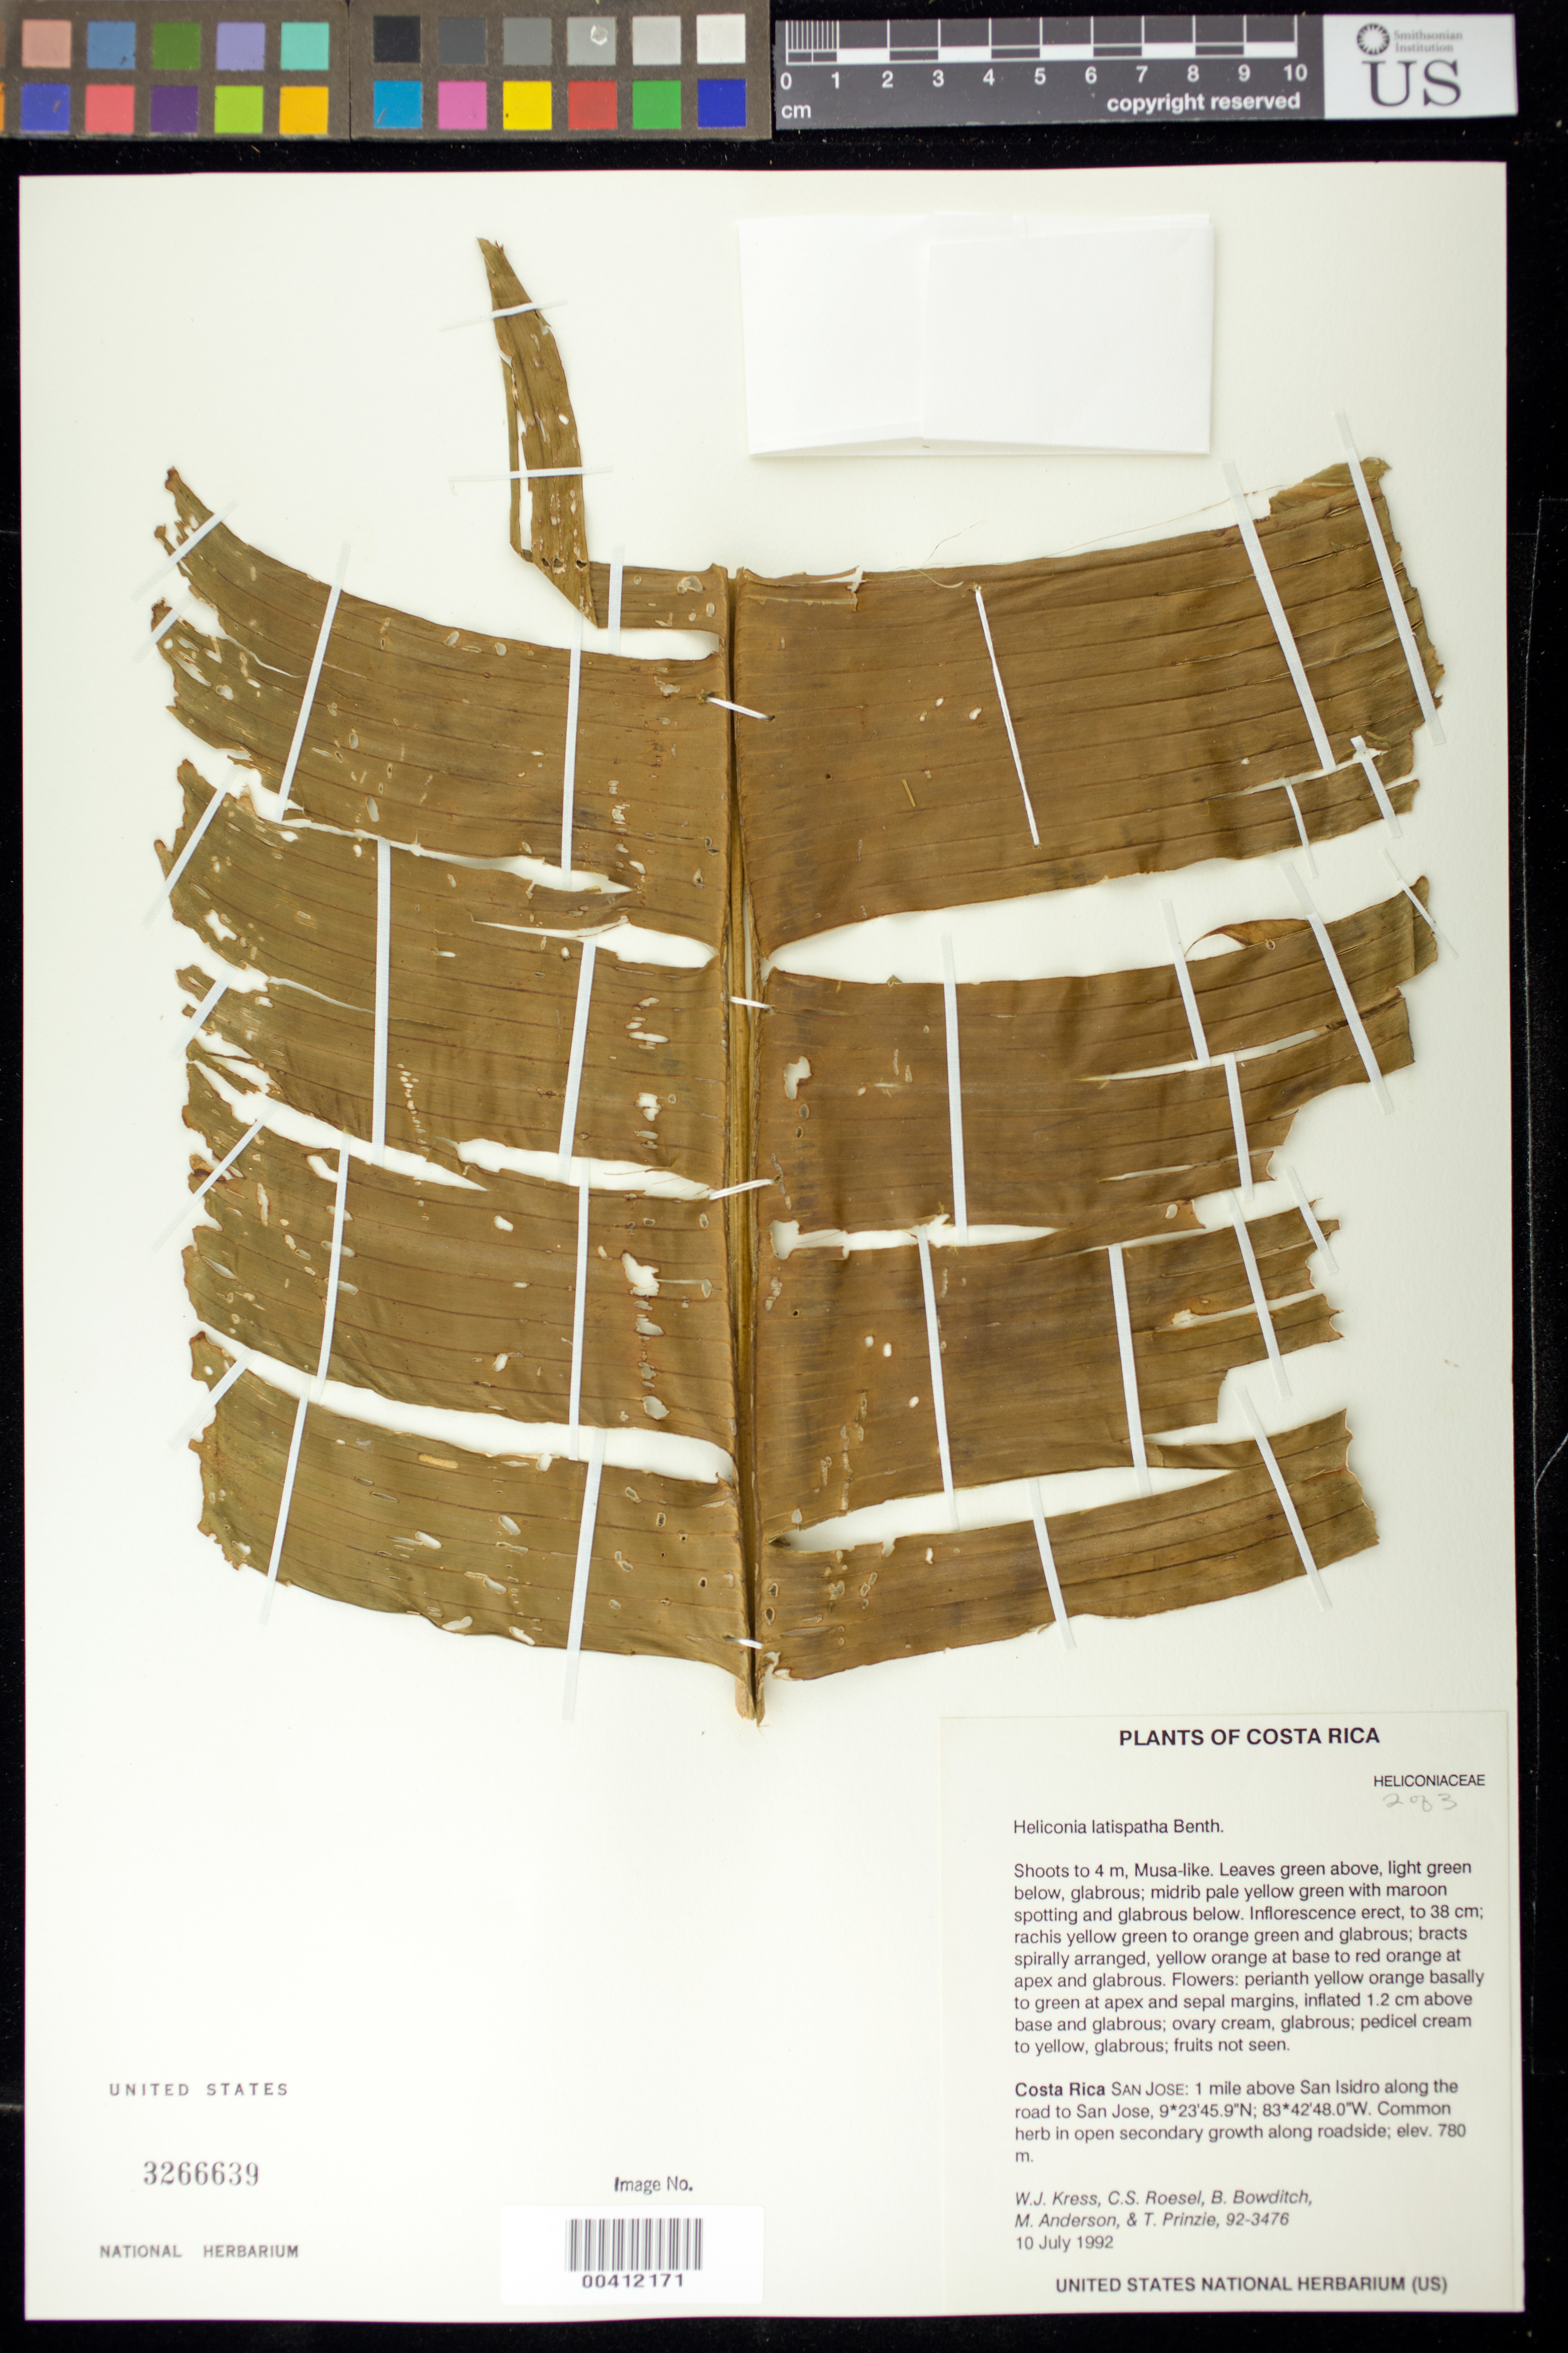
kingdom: Plantae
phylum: Tracheophyta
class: Liliopsida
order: Zingiberales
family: Heliconiaceae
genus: Heliconia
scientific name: Heliconia latispatha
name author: Benth.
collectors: W. J. Kress, C. S. Roesel, B. Bowditch, M. Anderson & T. Prinzie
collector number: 92-3476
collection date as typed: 10 Jul 1992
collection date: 1992-07-10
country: Costa Rica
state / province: San José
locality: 1 mi above san isidro along the rd to san jose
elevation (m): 780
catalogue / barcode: US 3266639